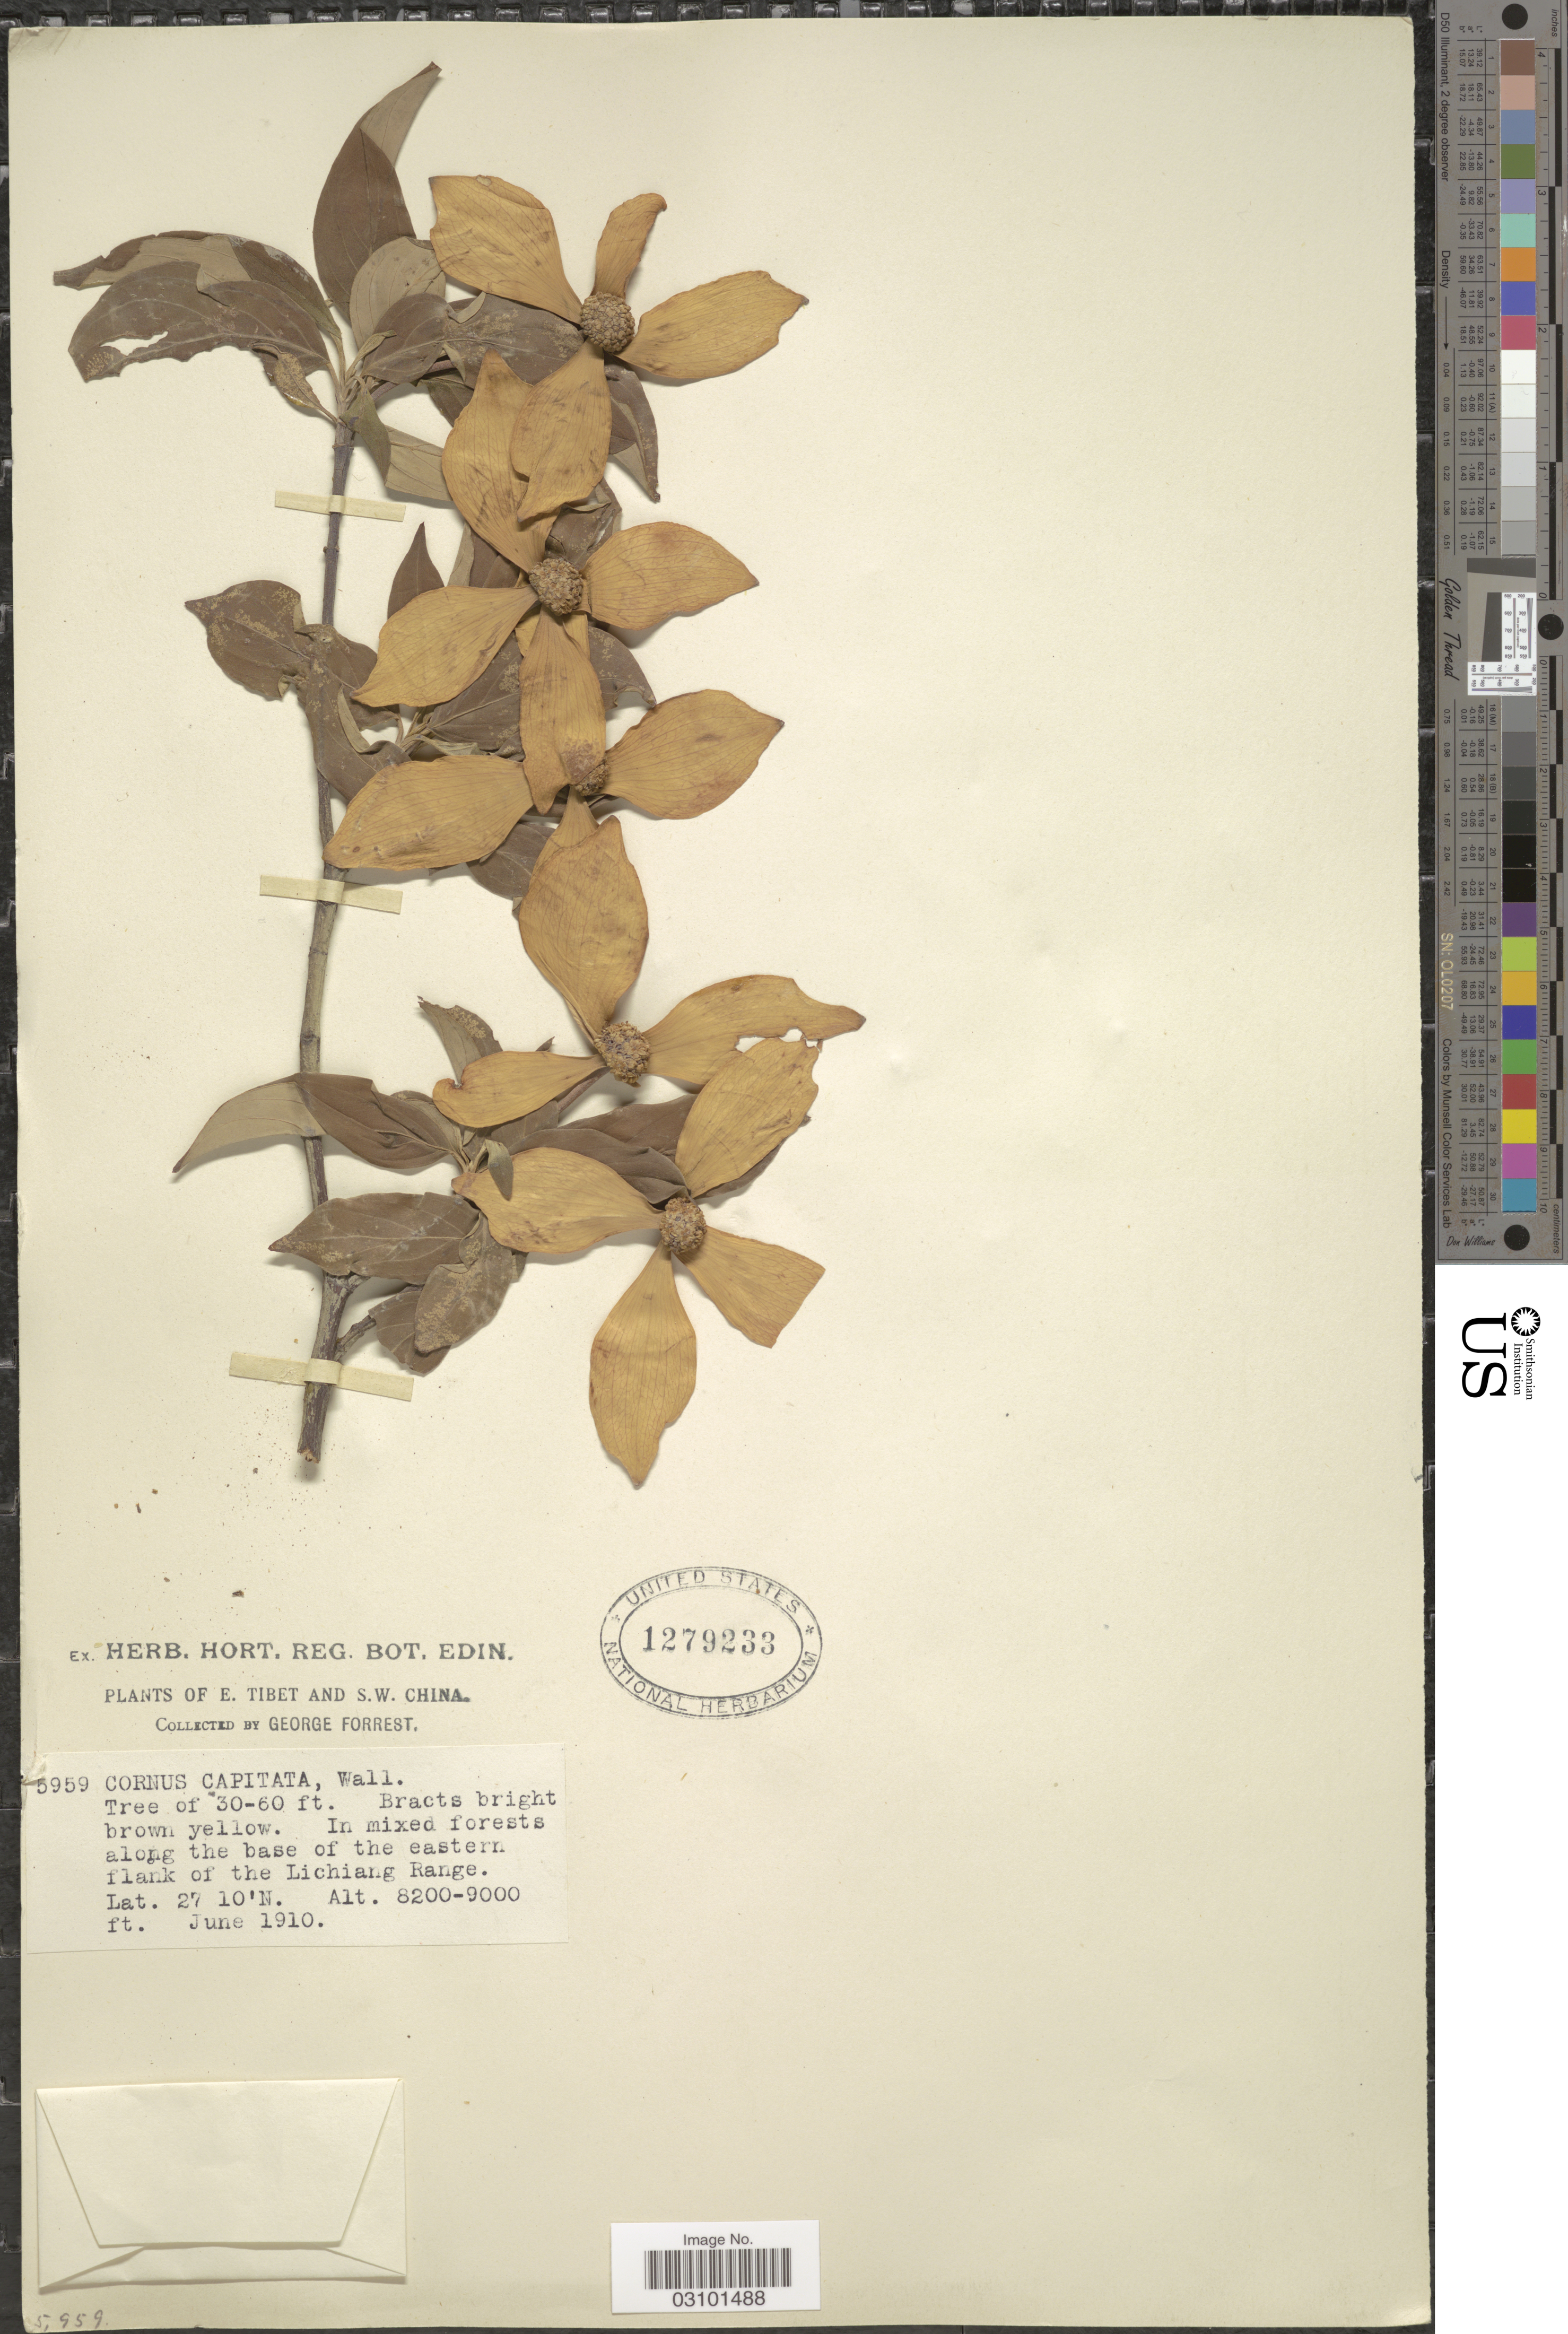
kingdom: Plantae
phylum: Tracheophyta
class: Magnoliopsida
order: Cornales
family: Cornaceae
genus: Cornus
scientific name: Cornus capitata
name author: Wall.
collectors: G. Forrest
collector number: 5959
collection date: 1910-06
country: China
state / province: Xizang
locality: E. Tibet and S.W. China. In mixed forests along the base of the eastern flank of the Lichiang Range.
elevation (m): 2499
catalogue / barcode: US 1279233